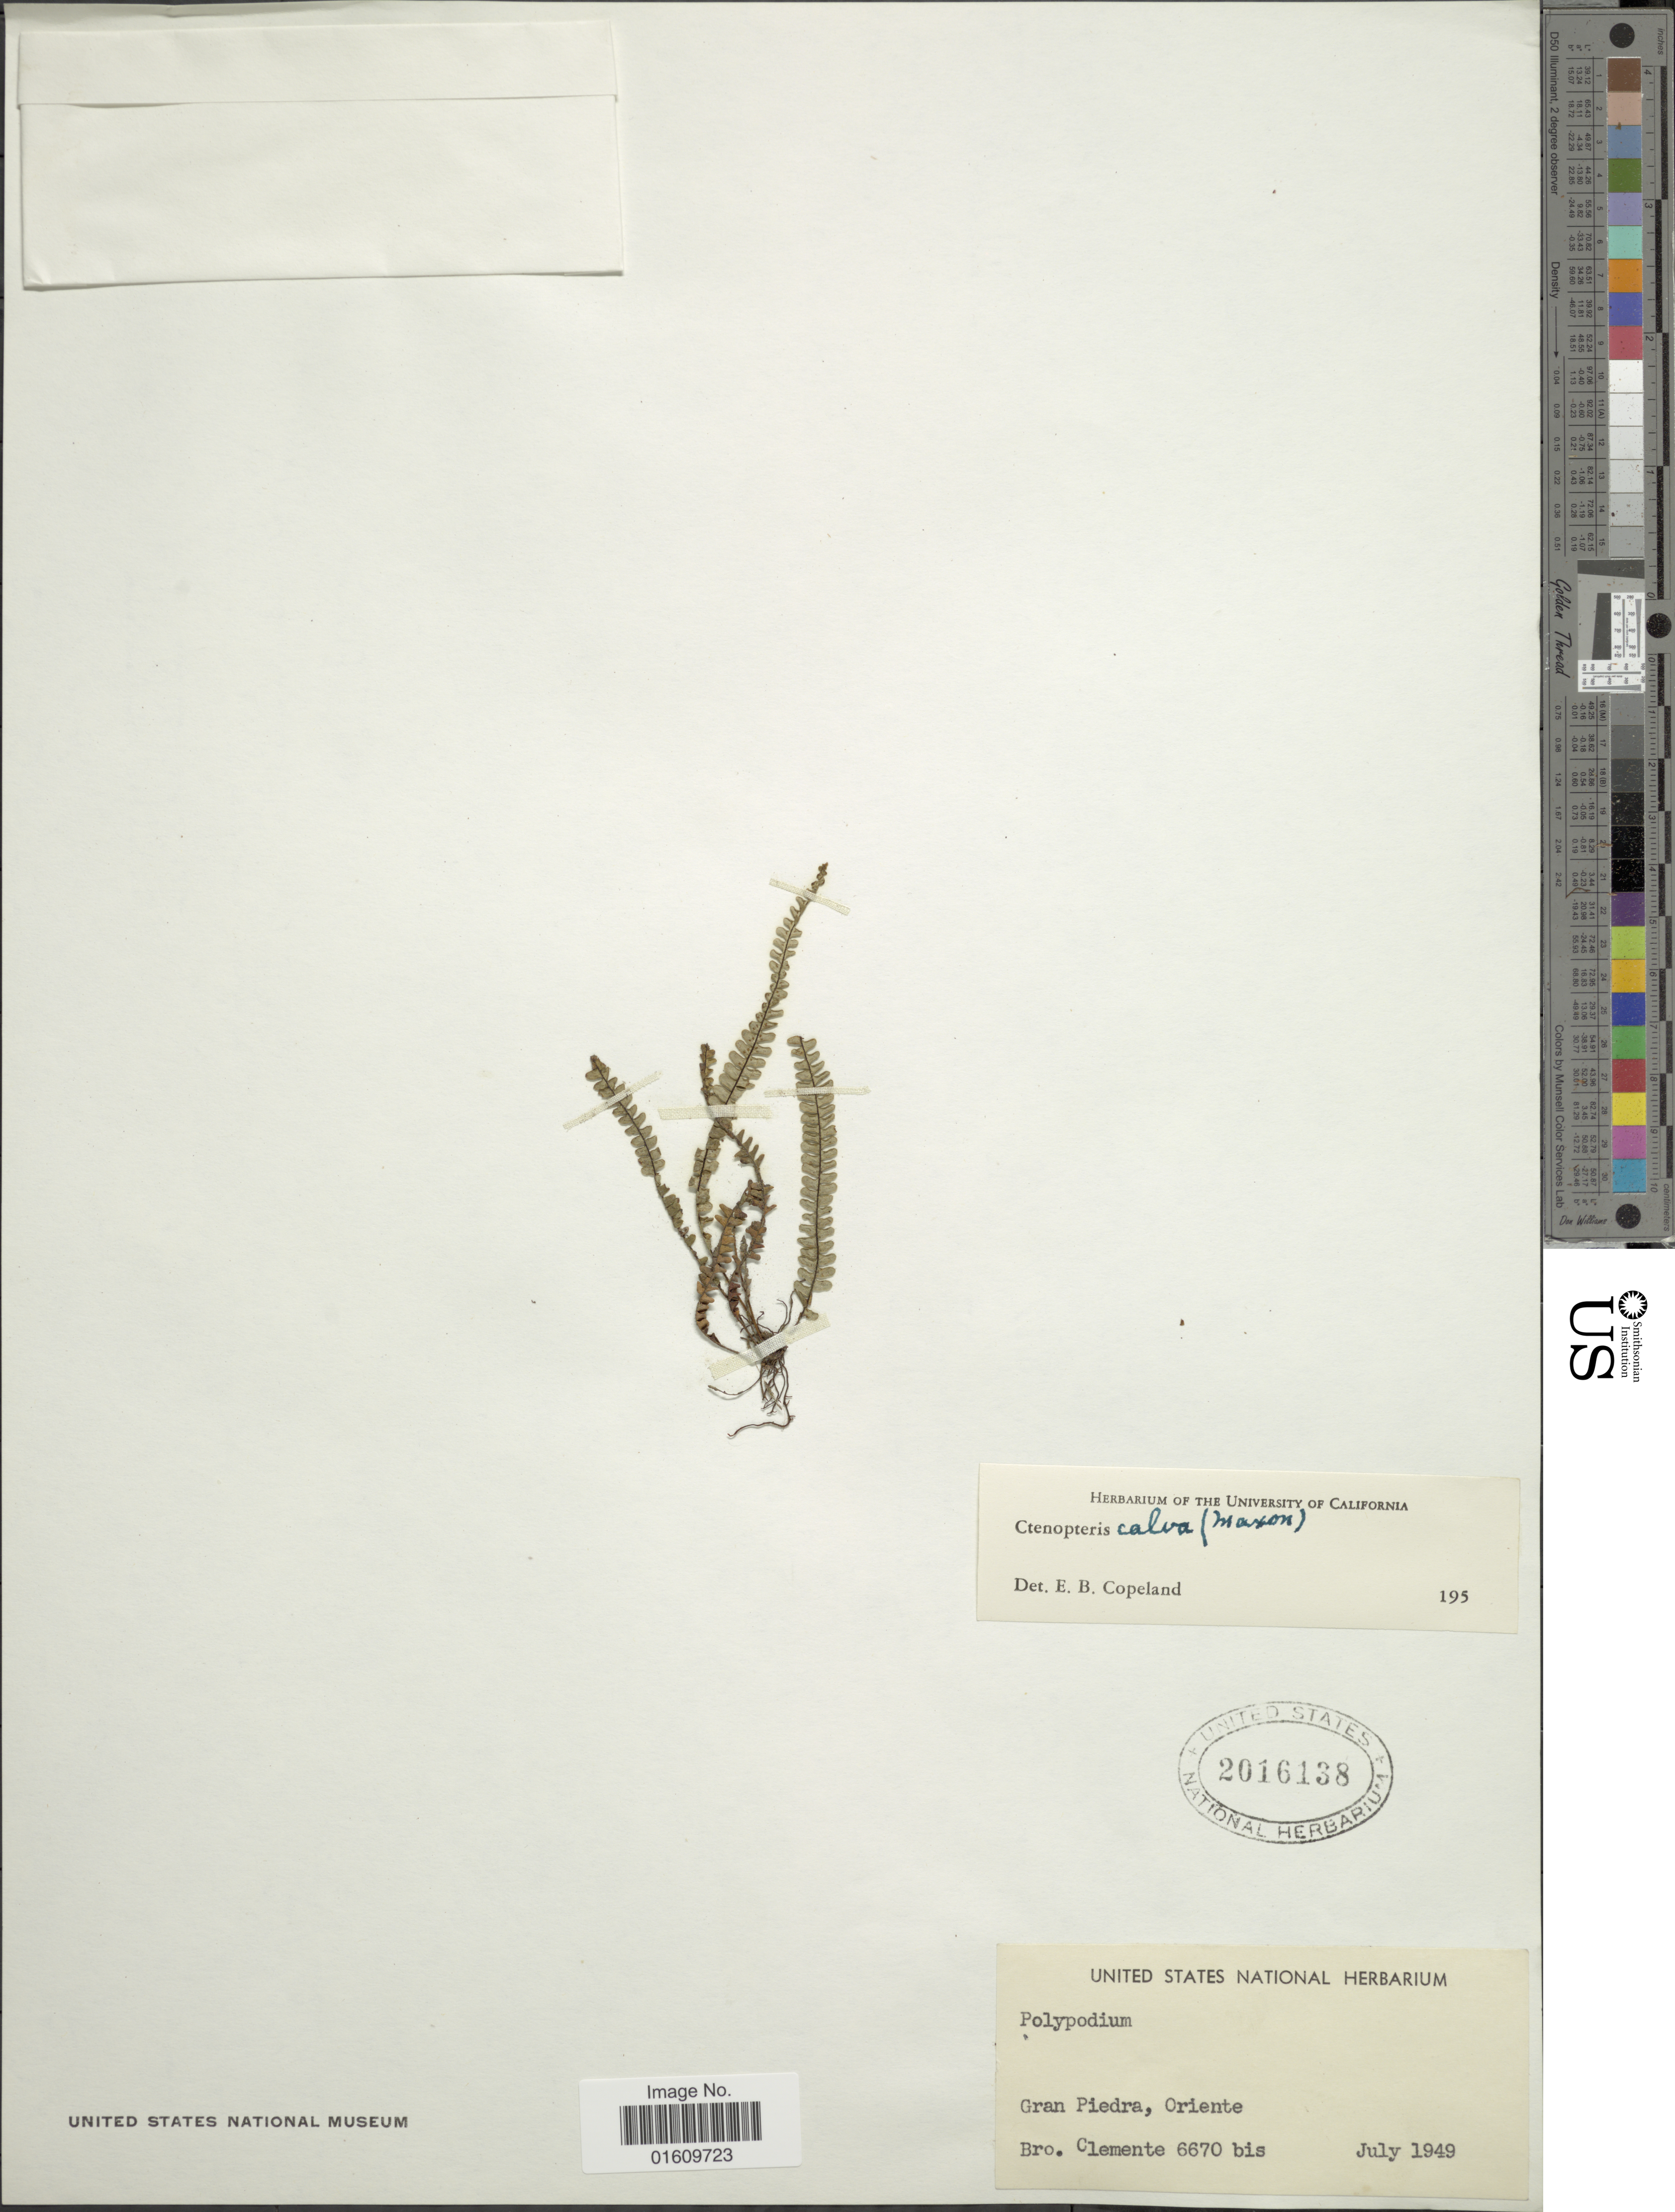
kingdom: Plantae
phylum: Tracheophyta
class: Polypodiopsida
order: Polypodiales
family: Polypodiaceae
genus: Melpomene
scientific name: Melpomene melanosticta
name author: (Kunze) A.R. Sm. & R.C. Moran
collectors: Bro. Clemente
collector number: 6670 bis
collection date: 1949-07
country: Cuba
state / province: Oriente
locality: Gran Piedra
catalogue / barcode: US 2016138